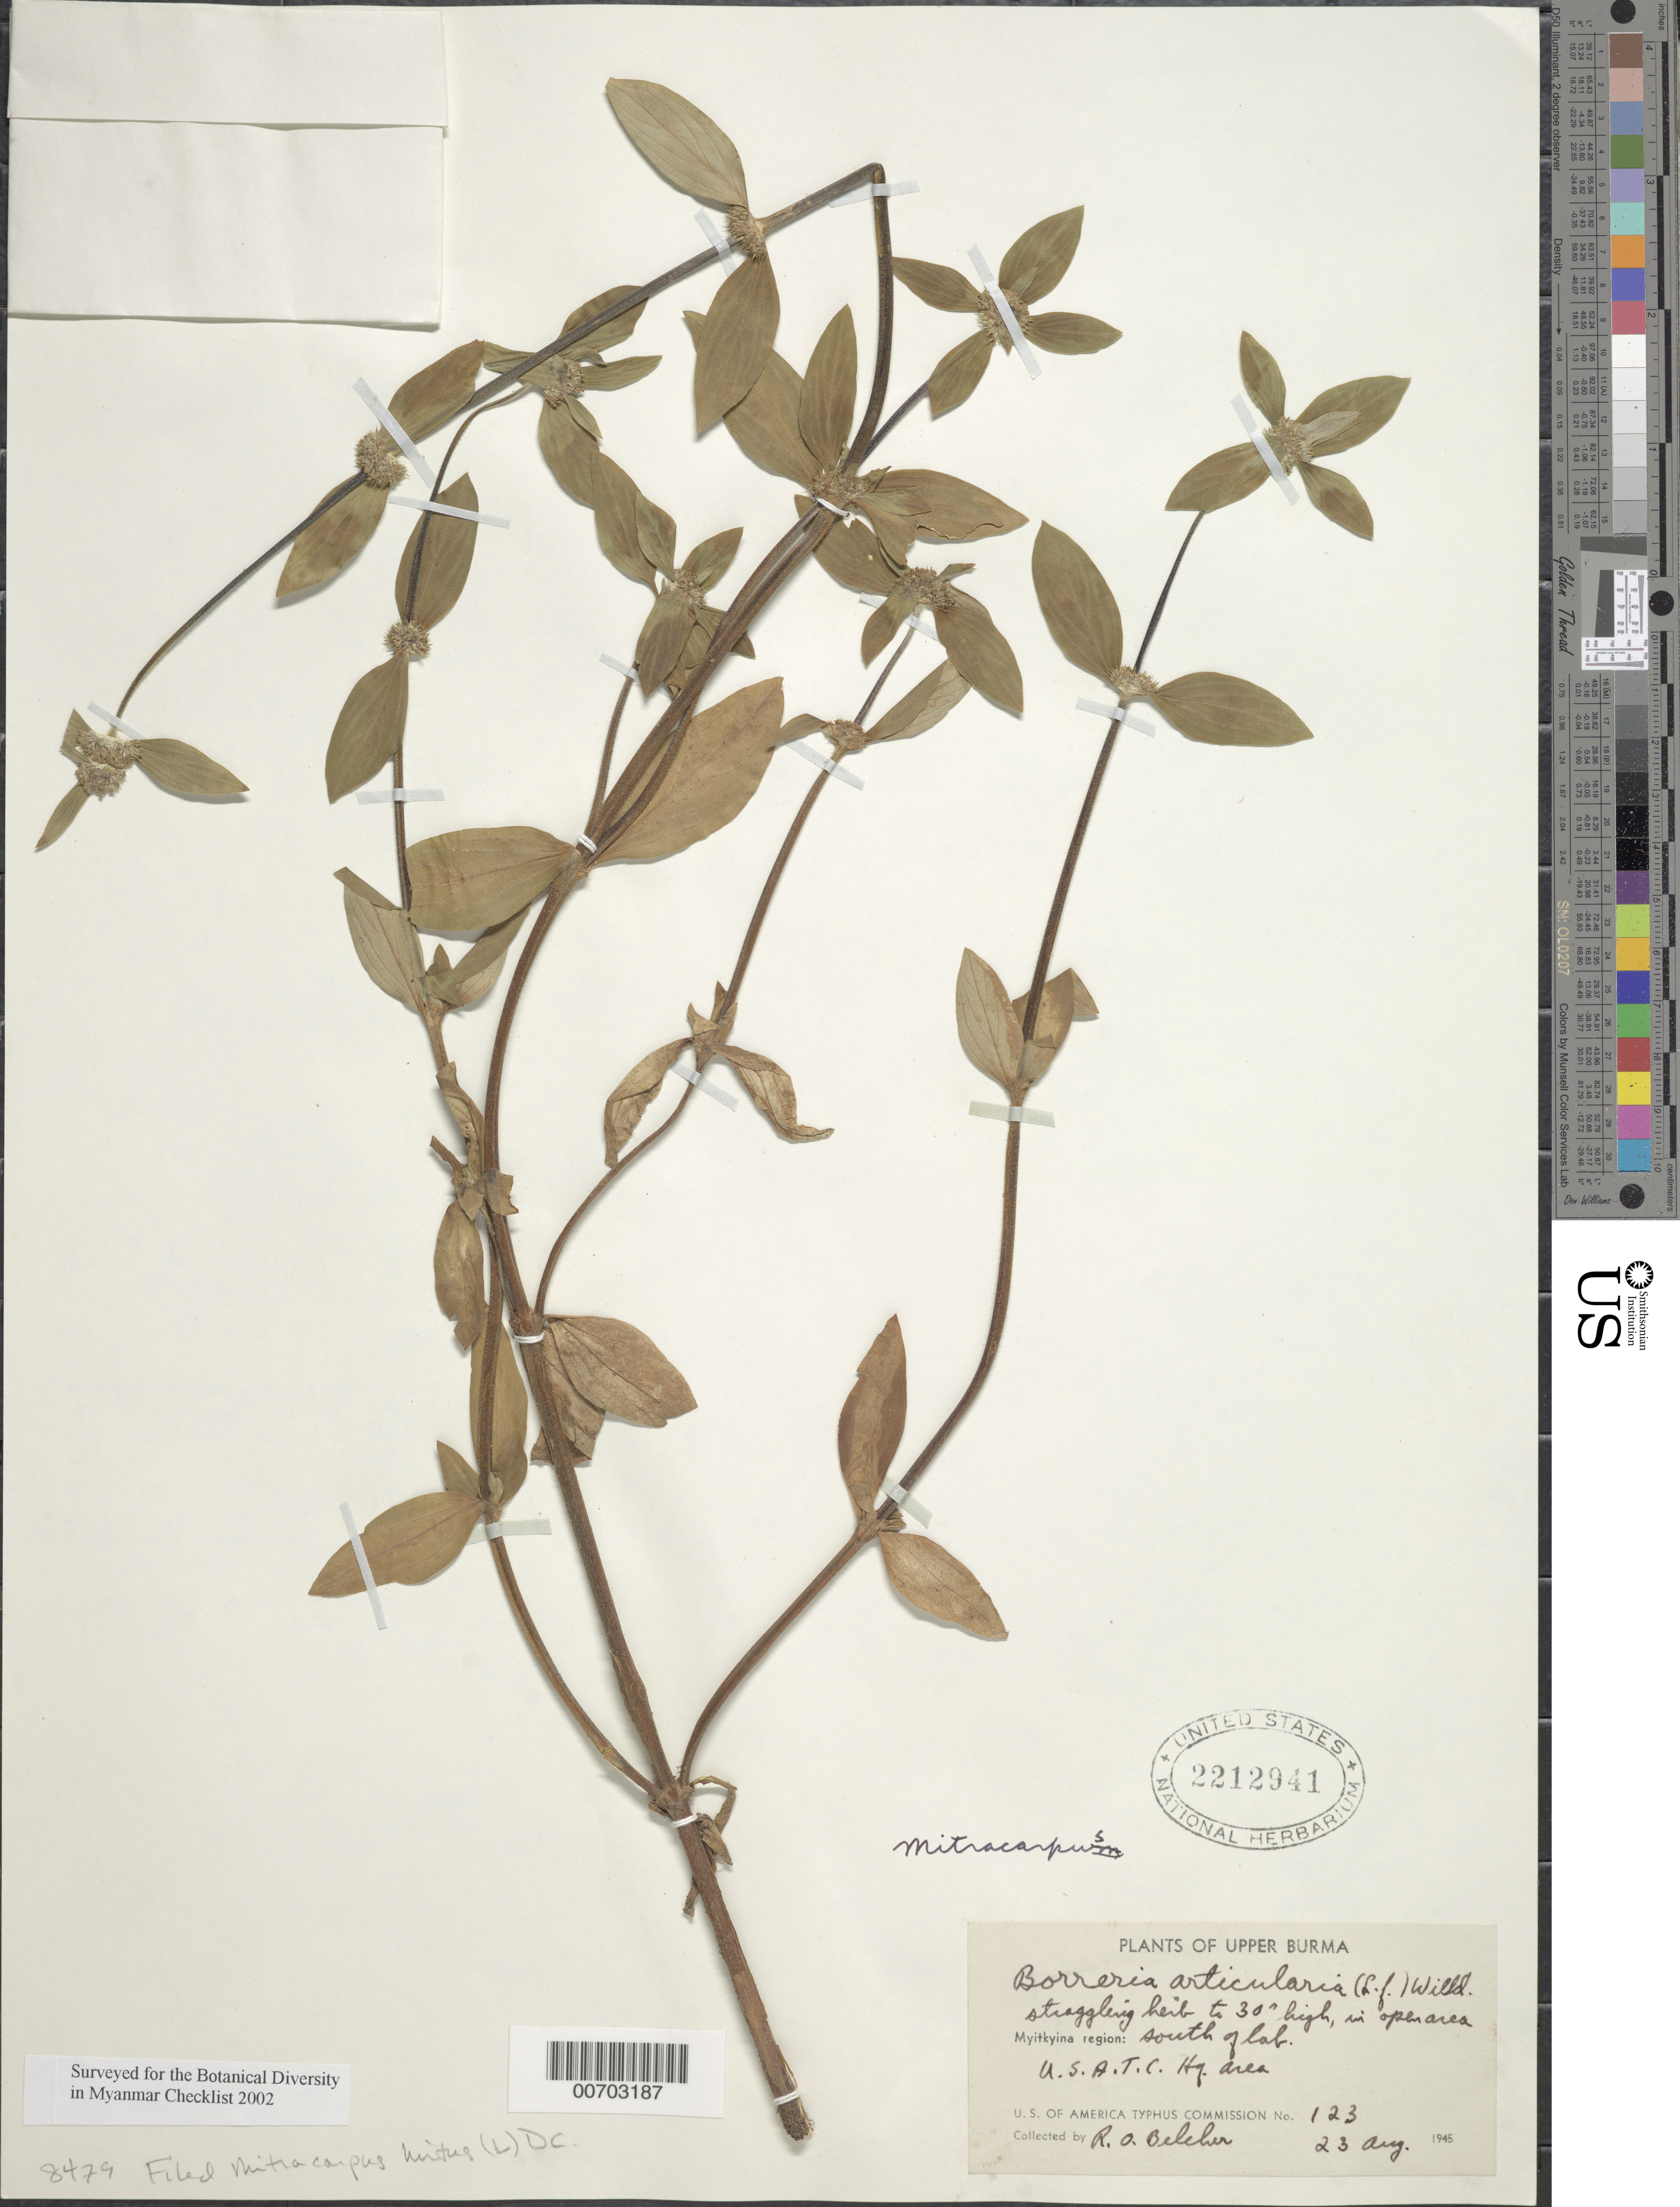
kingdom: Plantae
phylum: Tracheophyta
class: Magnoliopsida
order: Gentianales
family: Rubiaceae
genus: Mitracarpus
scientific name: Mitracarpus hirtus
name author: (L.) DC.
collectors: R. Belcher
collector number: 123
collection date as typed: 23 Aug 1945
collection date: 1945-08-23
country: Myanmar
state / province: Kachin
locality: Myitkyina, U.S.T.C. Hq. Area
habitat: Open area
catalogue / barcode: US 2212941